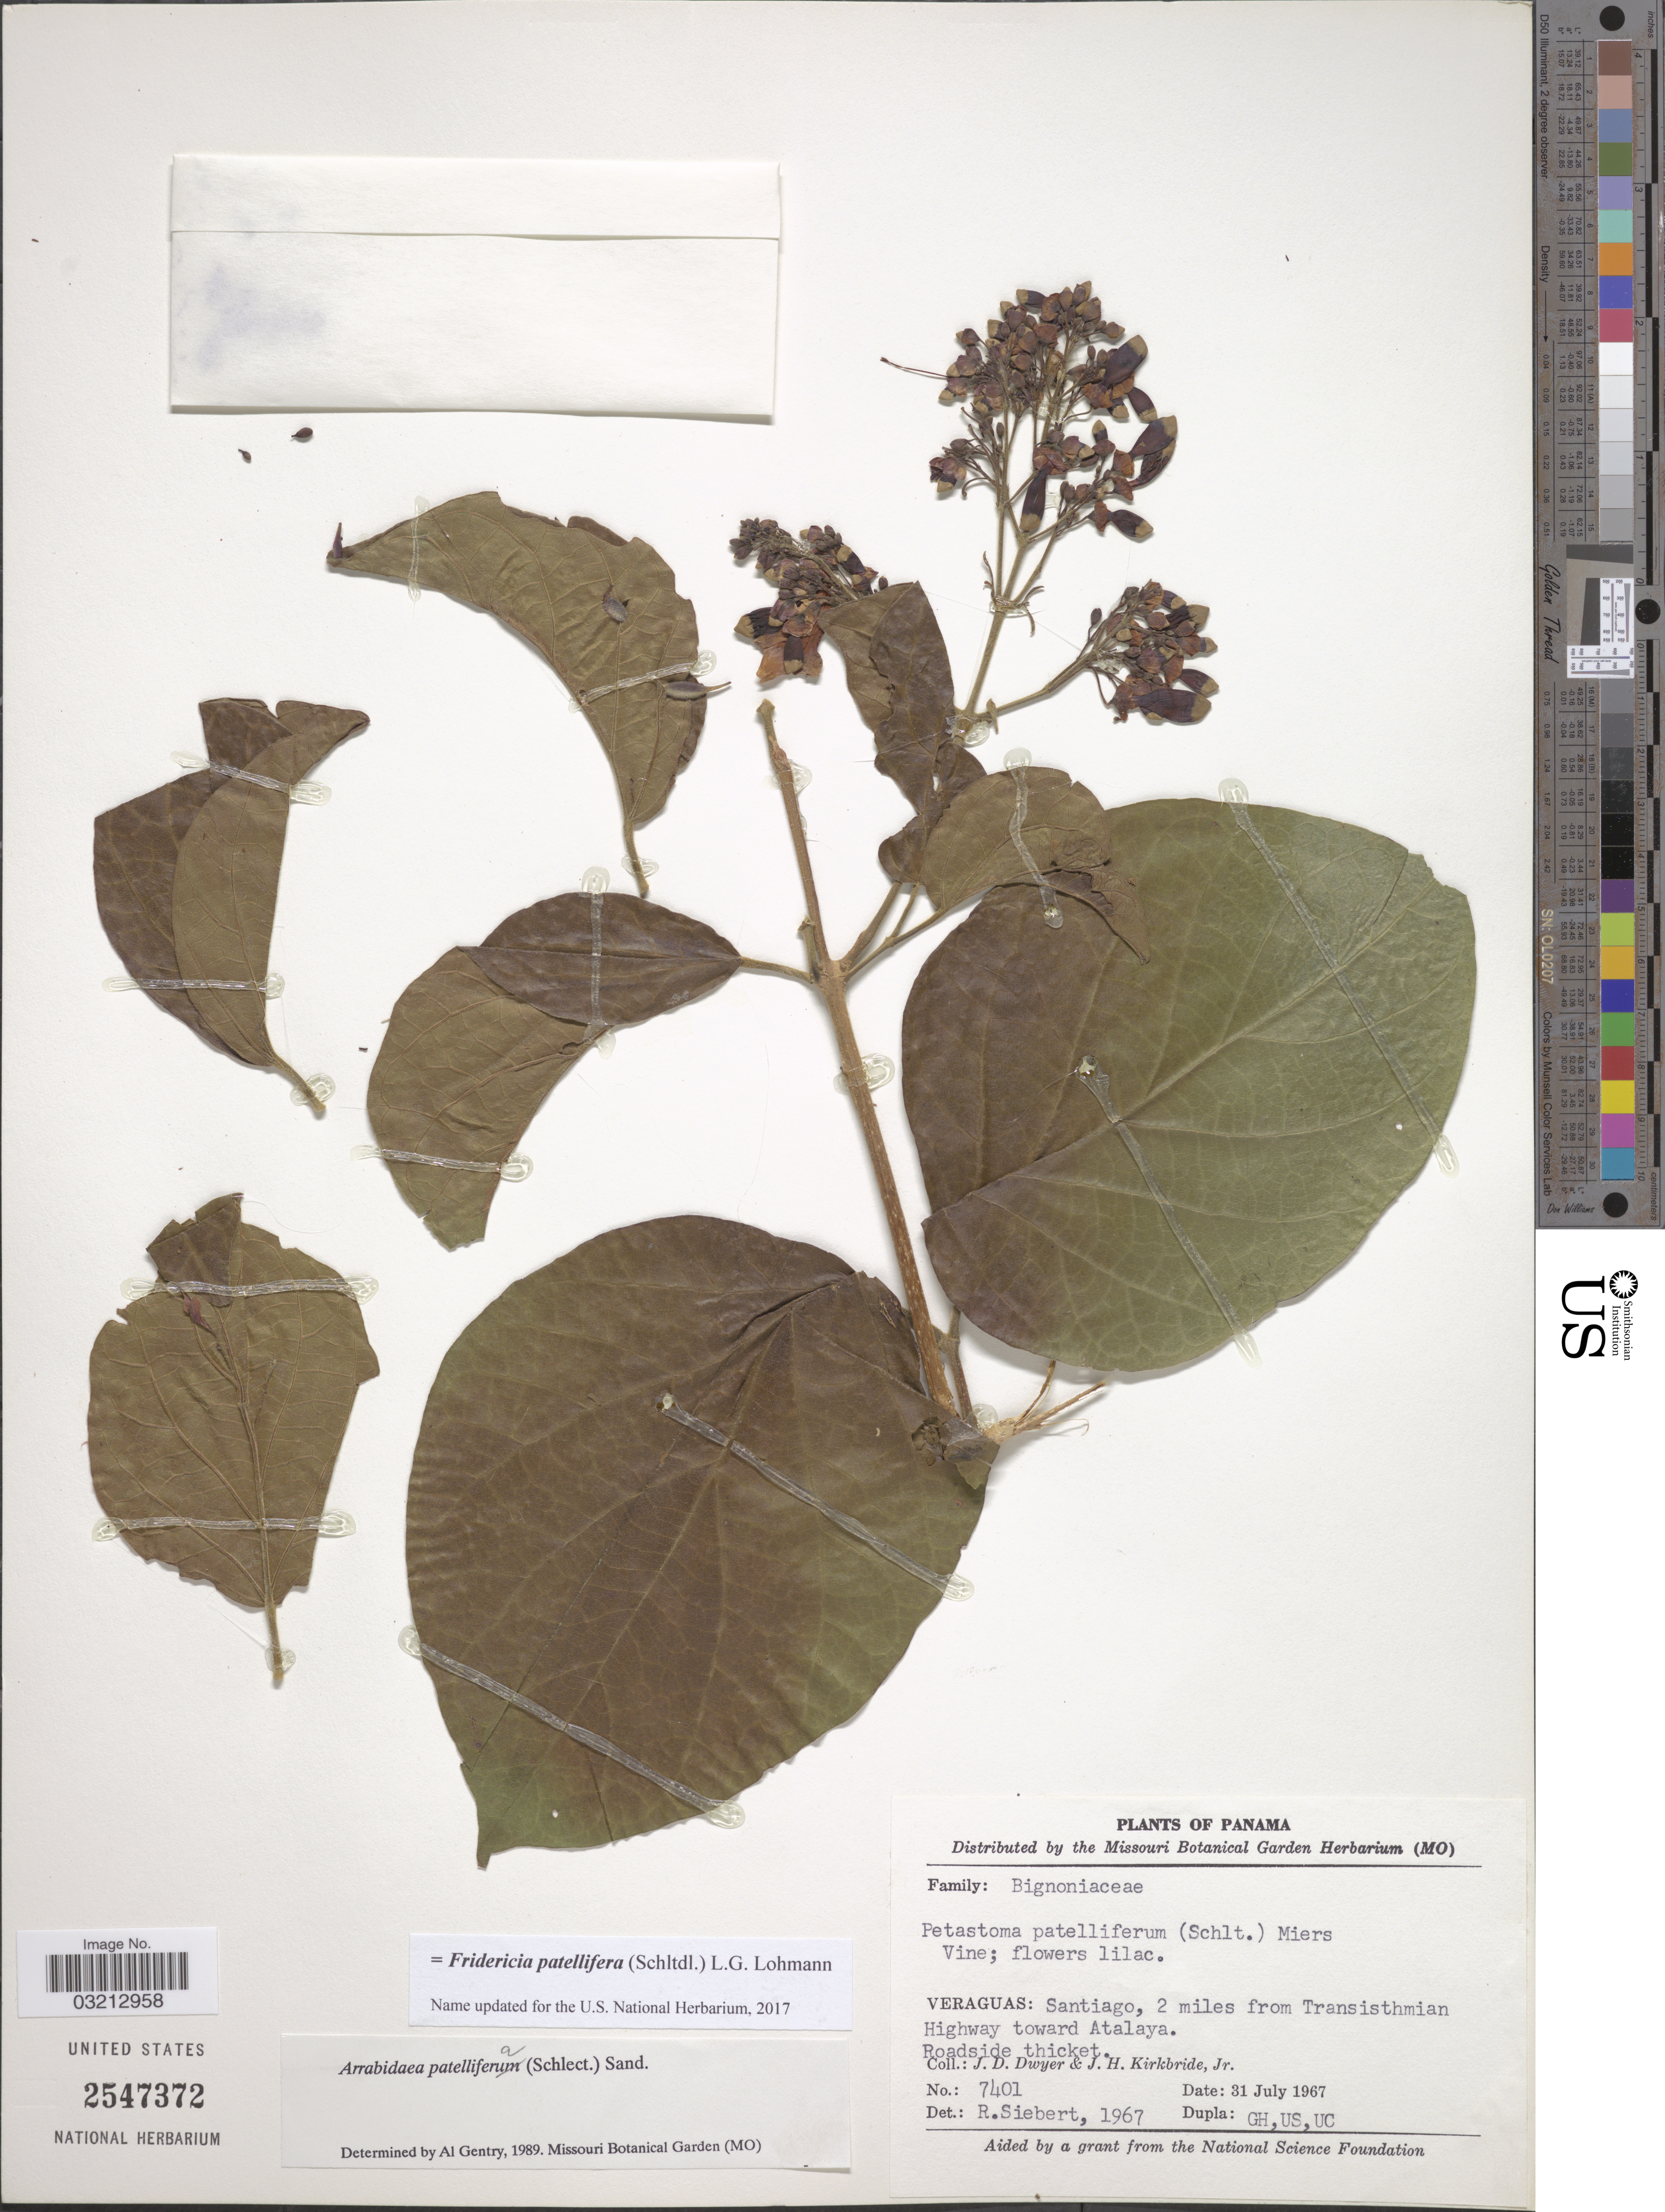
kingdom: Plantae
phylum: Tracheophyta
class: Magnoliopsida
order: Lamiales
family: Bignoniaceae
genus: Fridericia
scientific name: Fridericia patellifera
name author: (Schltdl.) L.G. Lohmann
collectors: J. D. Dwyer & J. H. Kirkbride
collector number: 7401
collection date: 1967-07-31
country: Panama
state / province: Veraguas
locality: Santiago, 2 miles from Transisthmian Highway toward Atalaya.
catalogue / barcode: US 2547372